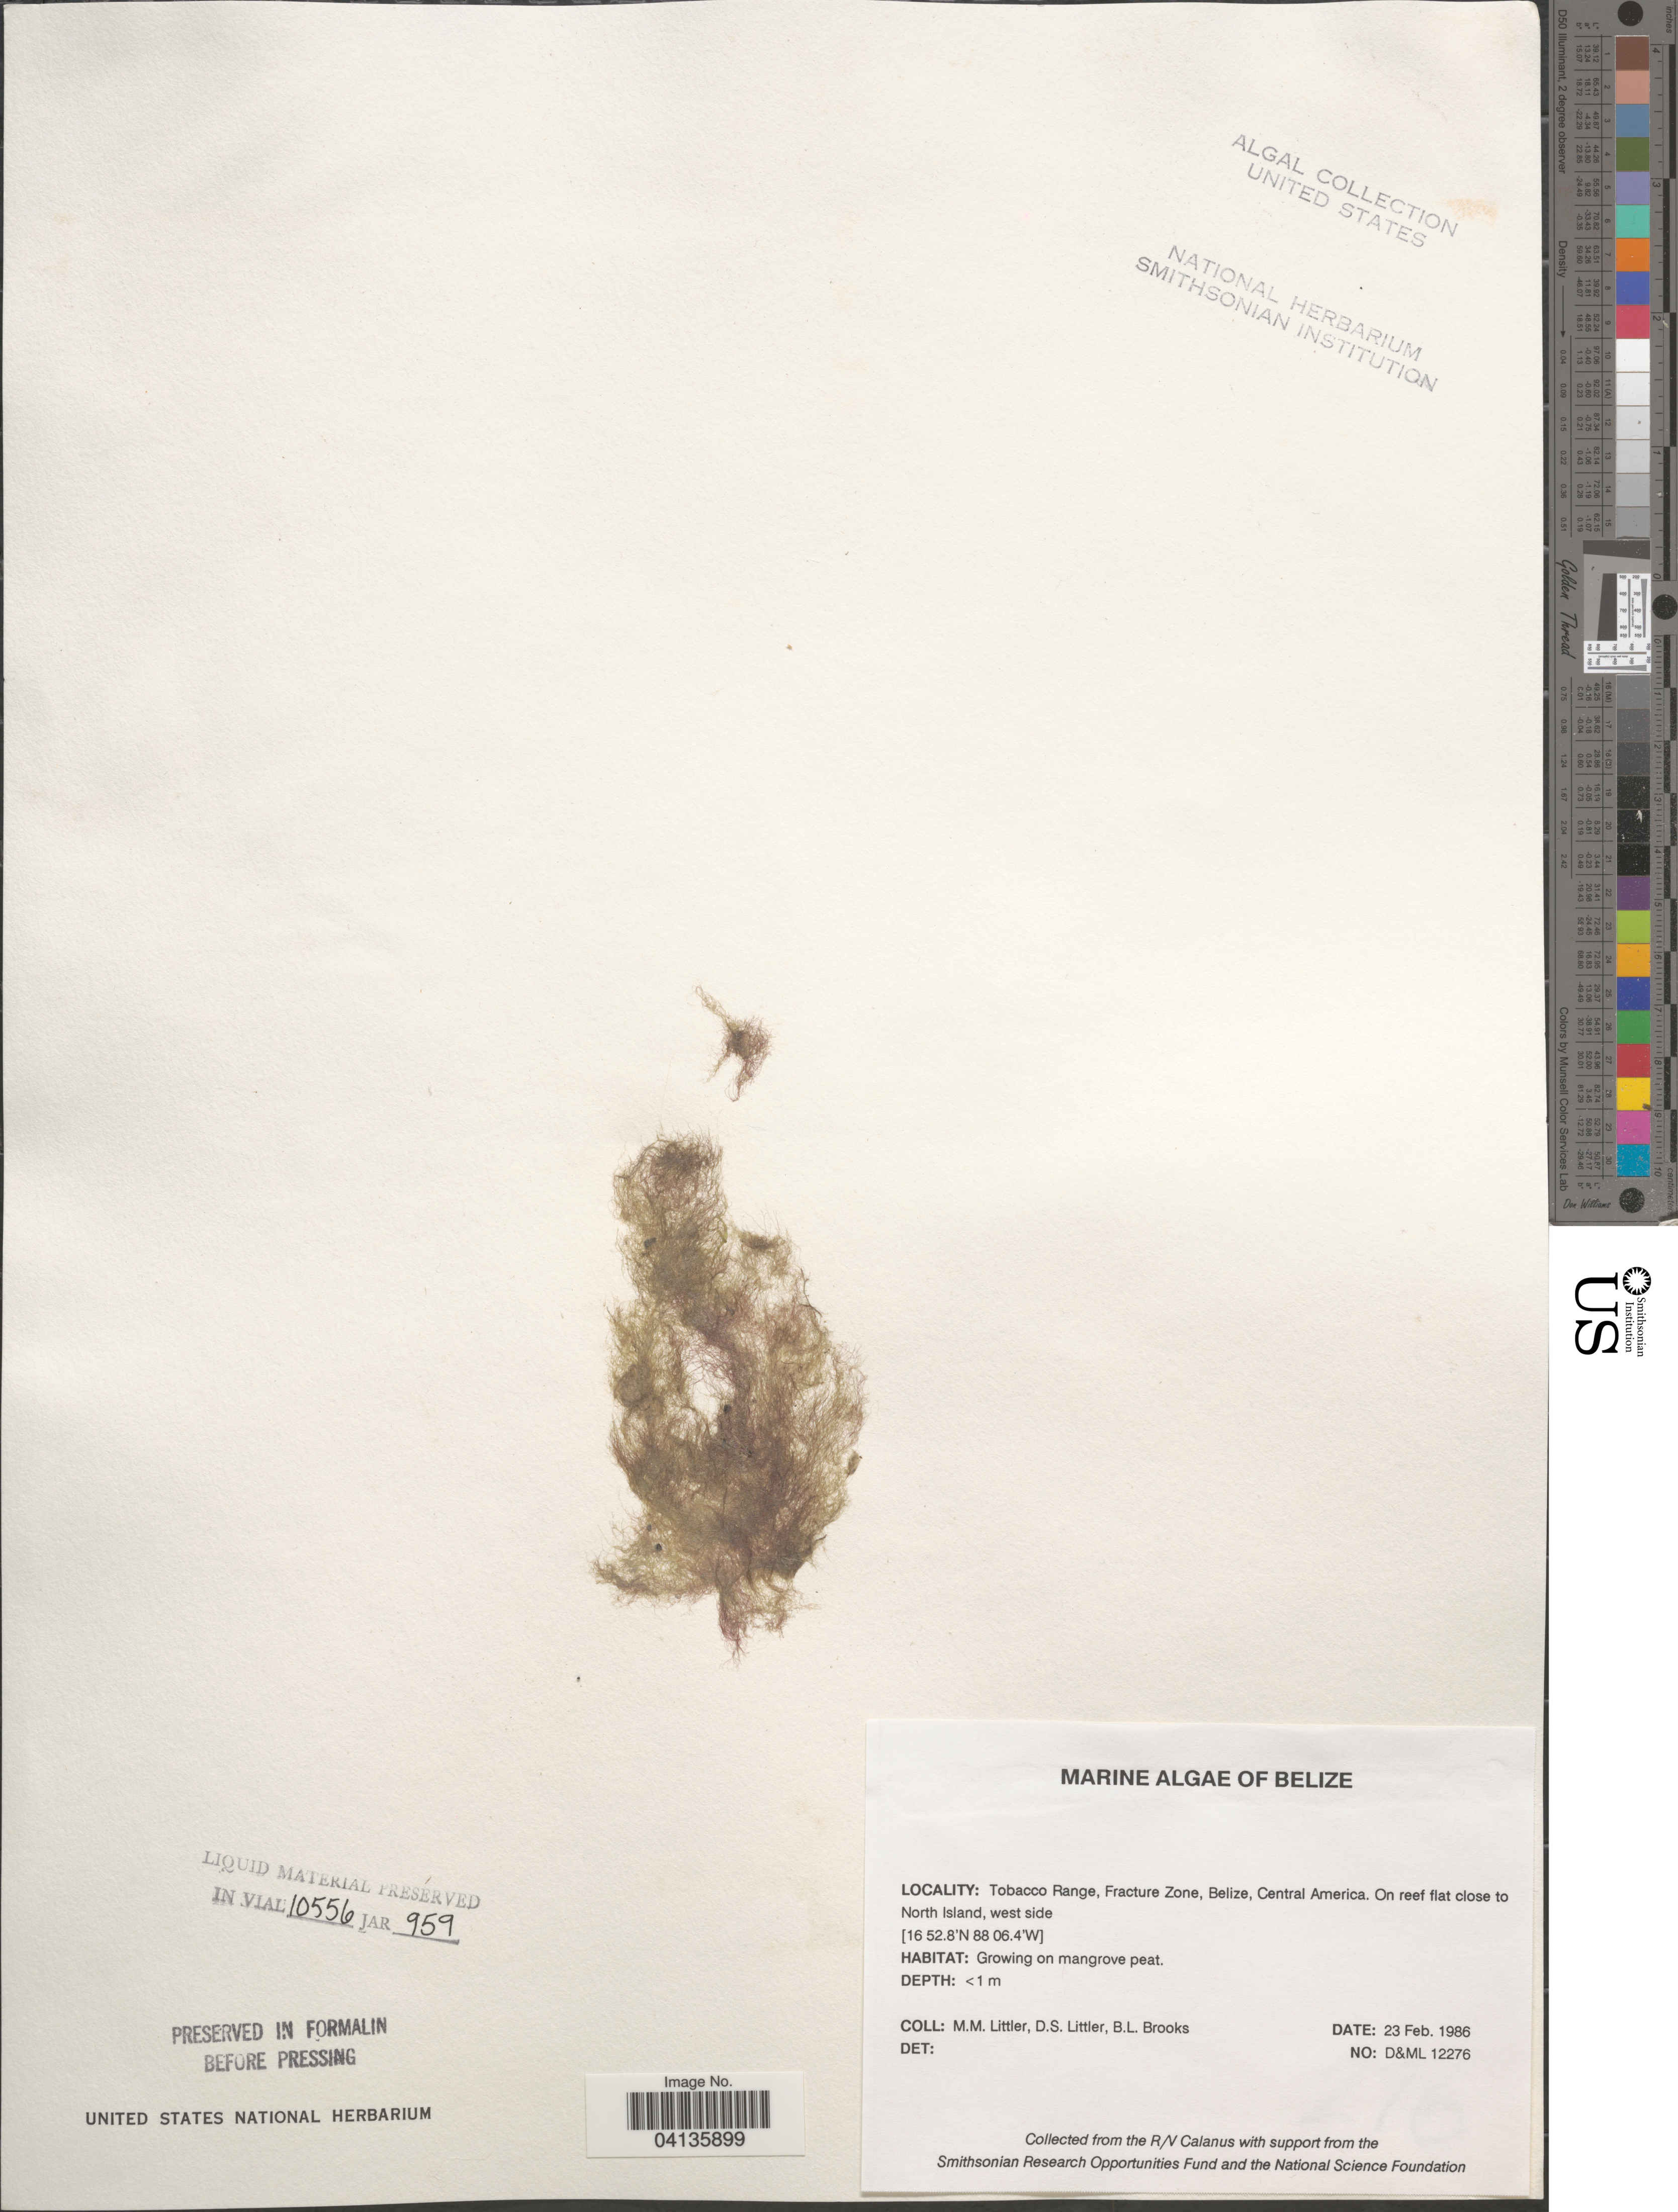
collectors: D. S. Littler & B. Brooks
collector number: D&ML 12276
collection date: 1986-02-23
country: Belize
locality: Tobacco Range, Fracture Zone. On reef flat close to North Island, west side.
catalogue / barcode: US 238744